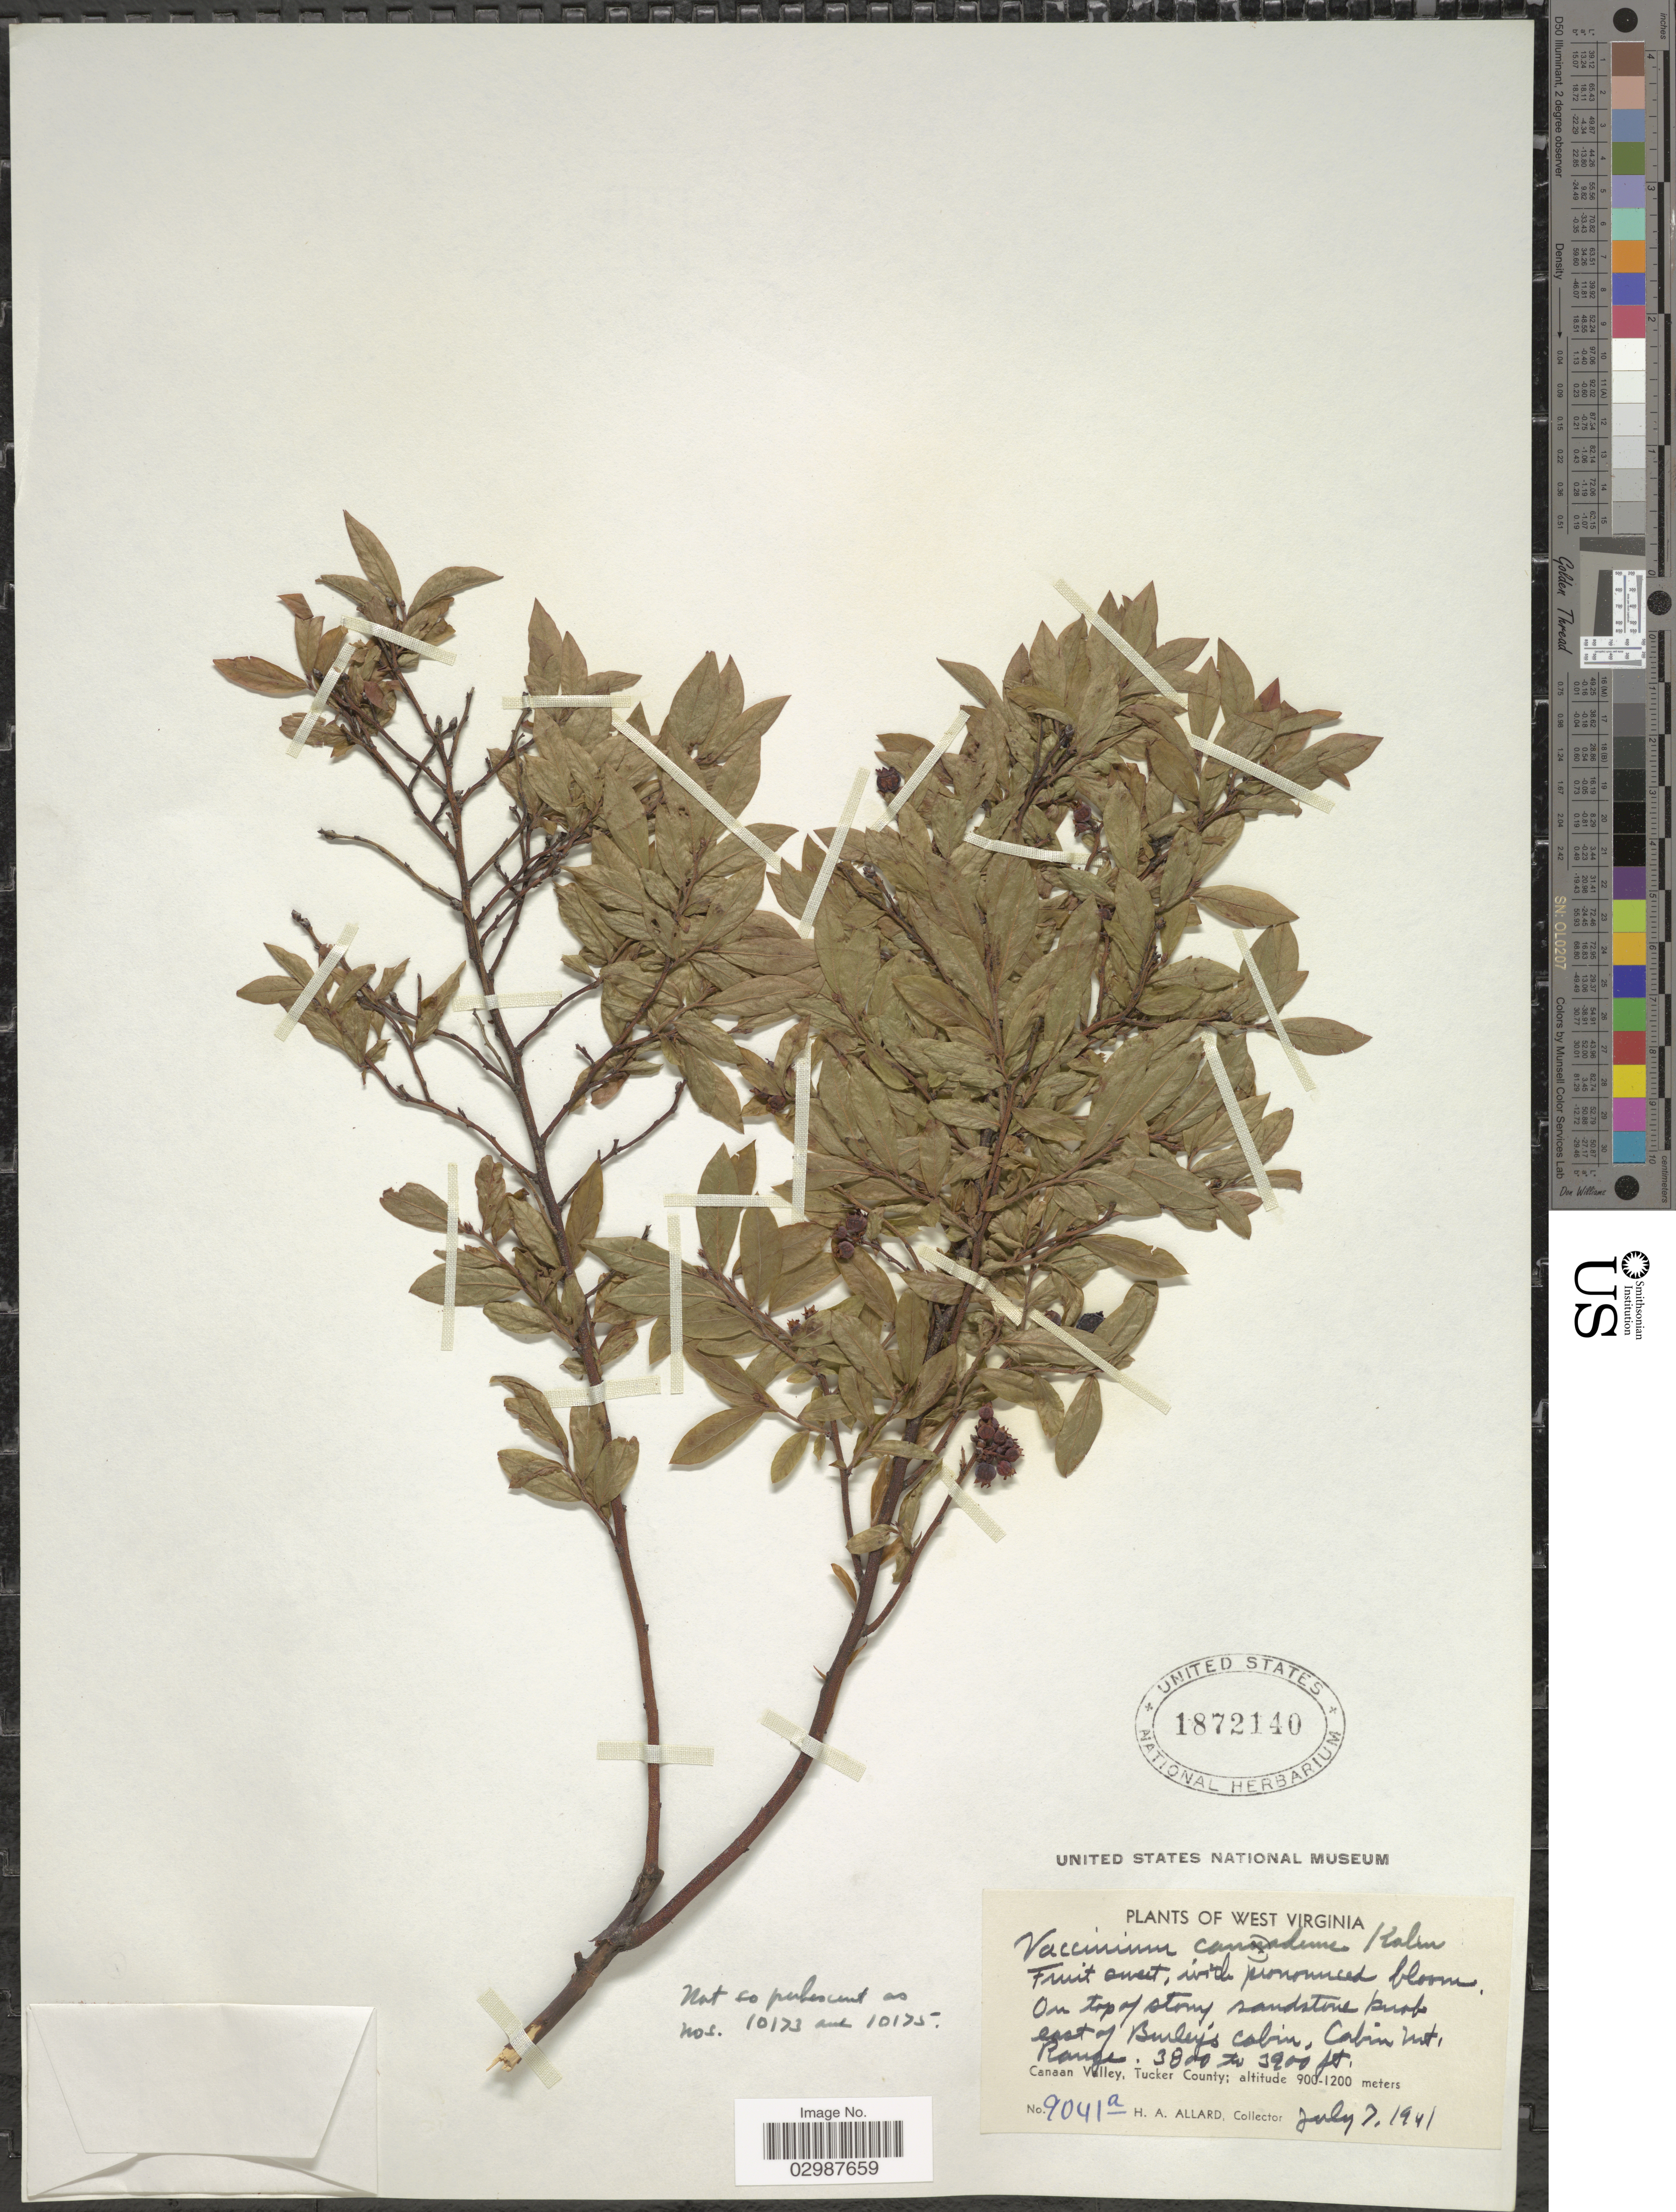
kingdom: Plantae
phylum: Tracheophyta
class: Magnoliopsida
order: Ericales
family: Ericaceae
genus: Vaccinium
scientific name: Vaccinium canadense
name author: Kalm ex Richardson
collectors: H. A. Allard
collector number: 9041a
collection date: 1941-07-07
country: United States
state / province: West Virginia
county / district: Tucker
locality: On top of stony, sandstone knob east of Burley's Cabin, Cabin Mt. Range. Canaan Valley, Tucker County.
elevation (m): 1158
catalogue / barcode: US 1872140